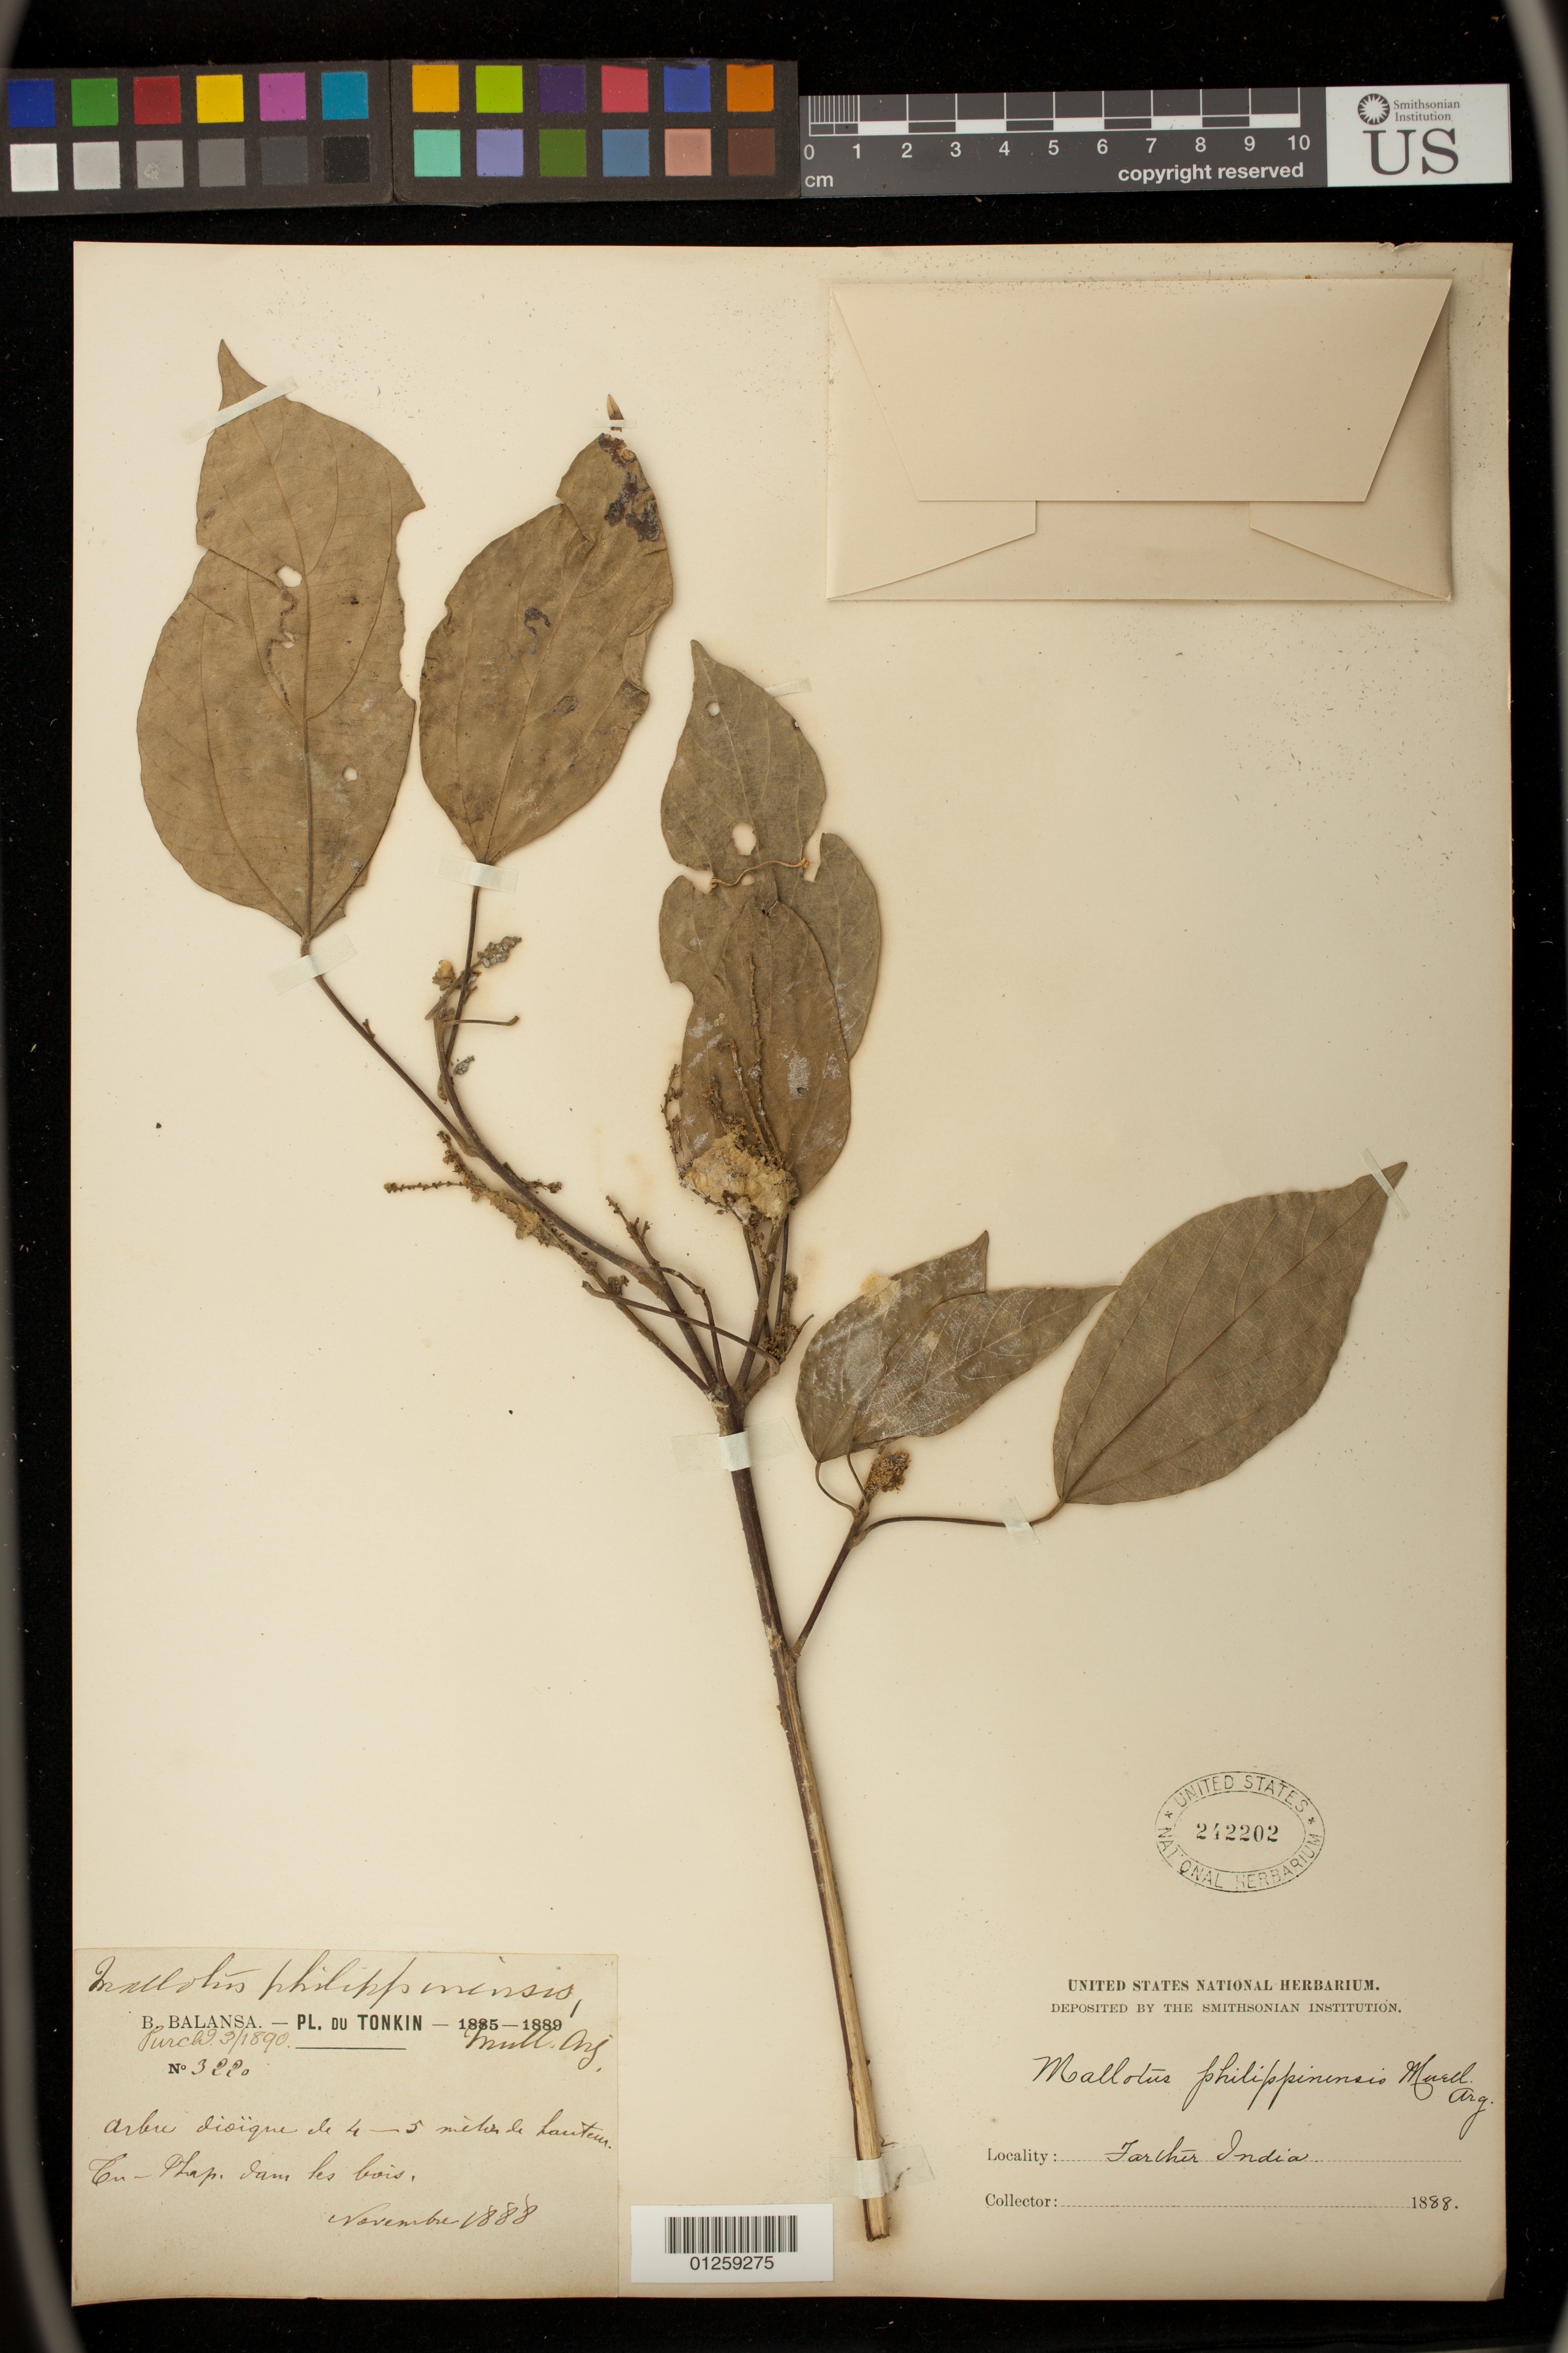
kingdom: Plantae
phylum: Tracheophyta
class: Magnoliopsida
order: Malpighiales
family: Euphorbiaceae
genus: Mallotus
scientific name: Mallotus philippensis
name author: (Lam.) Müll. Arg.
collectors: B. Balansa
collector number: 3220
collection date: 1888-11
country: Vietnam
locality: Tonkin. Farther India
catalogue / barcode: US 242202